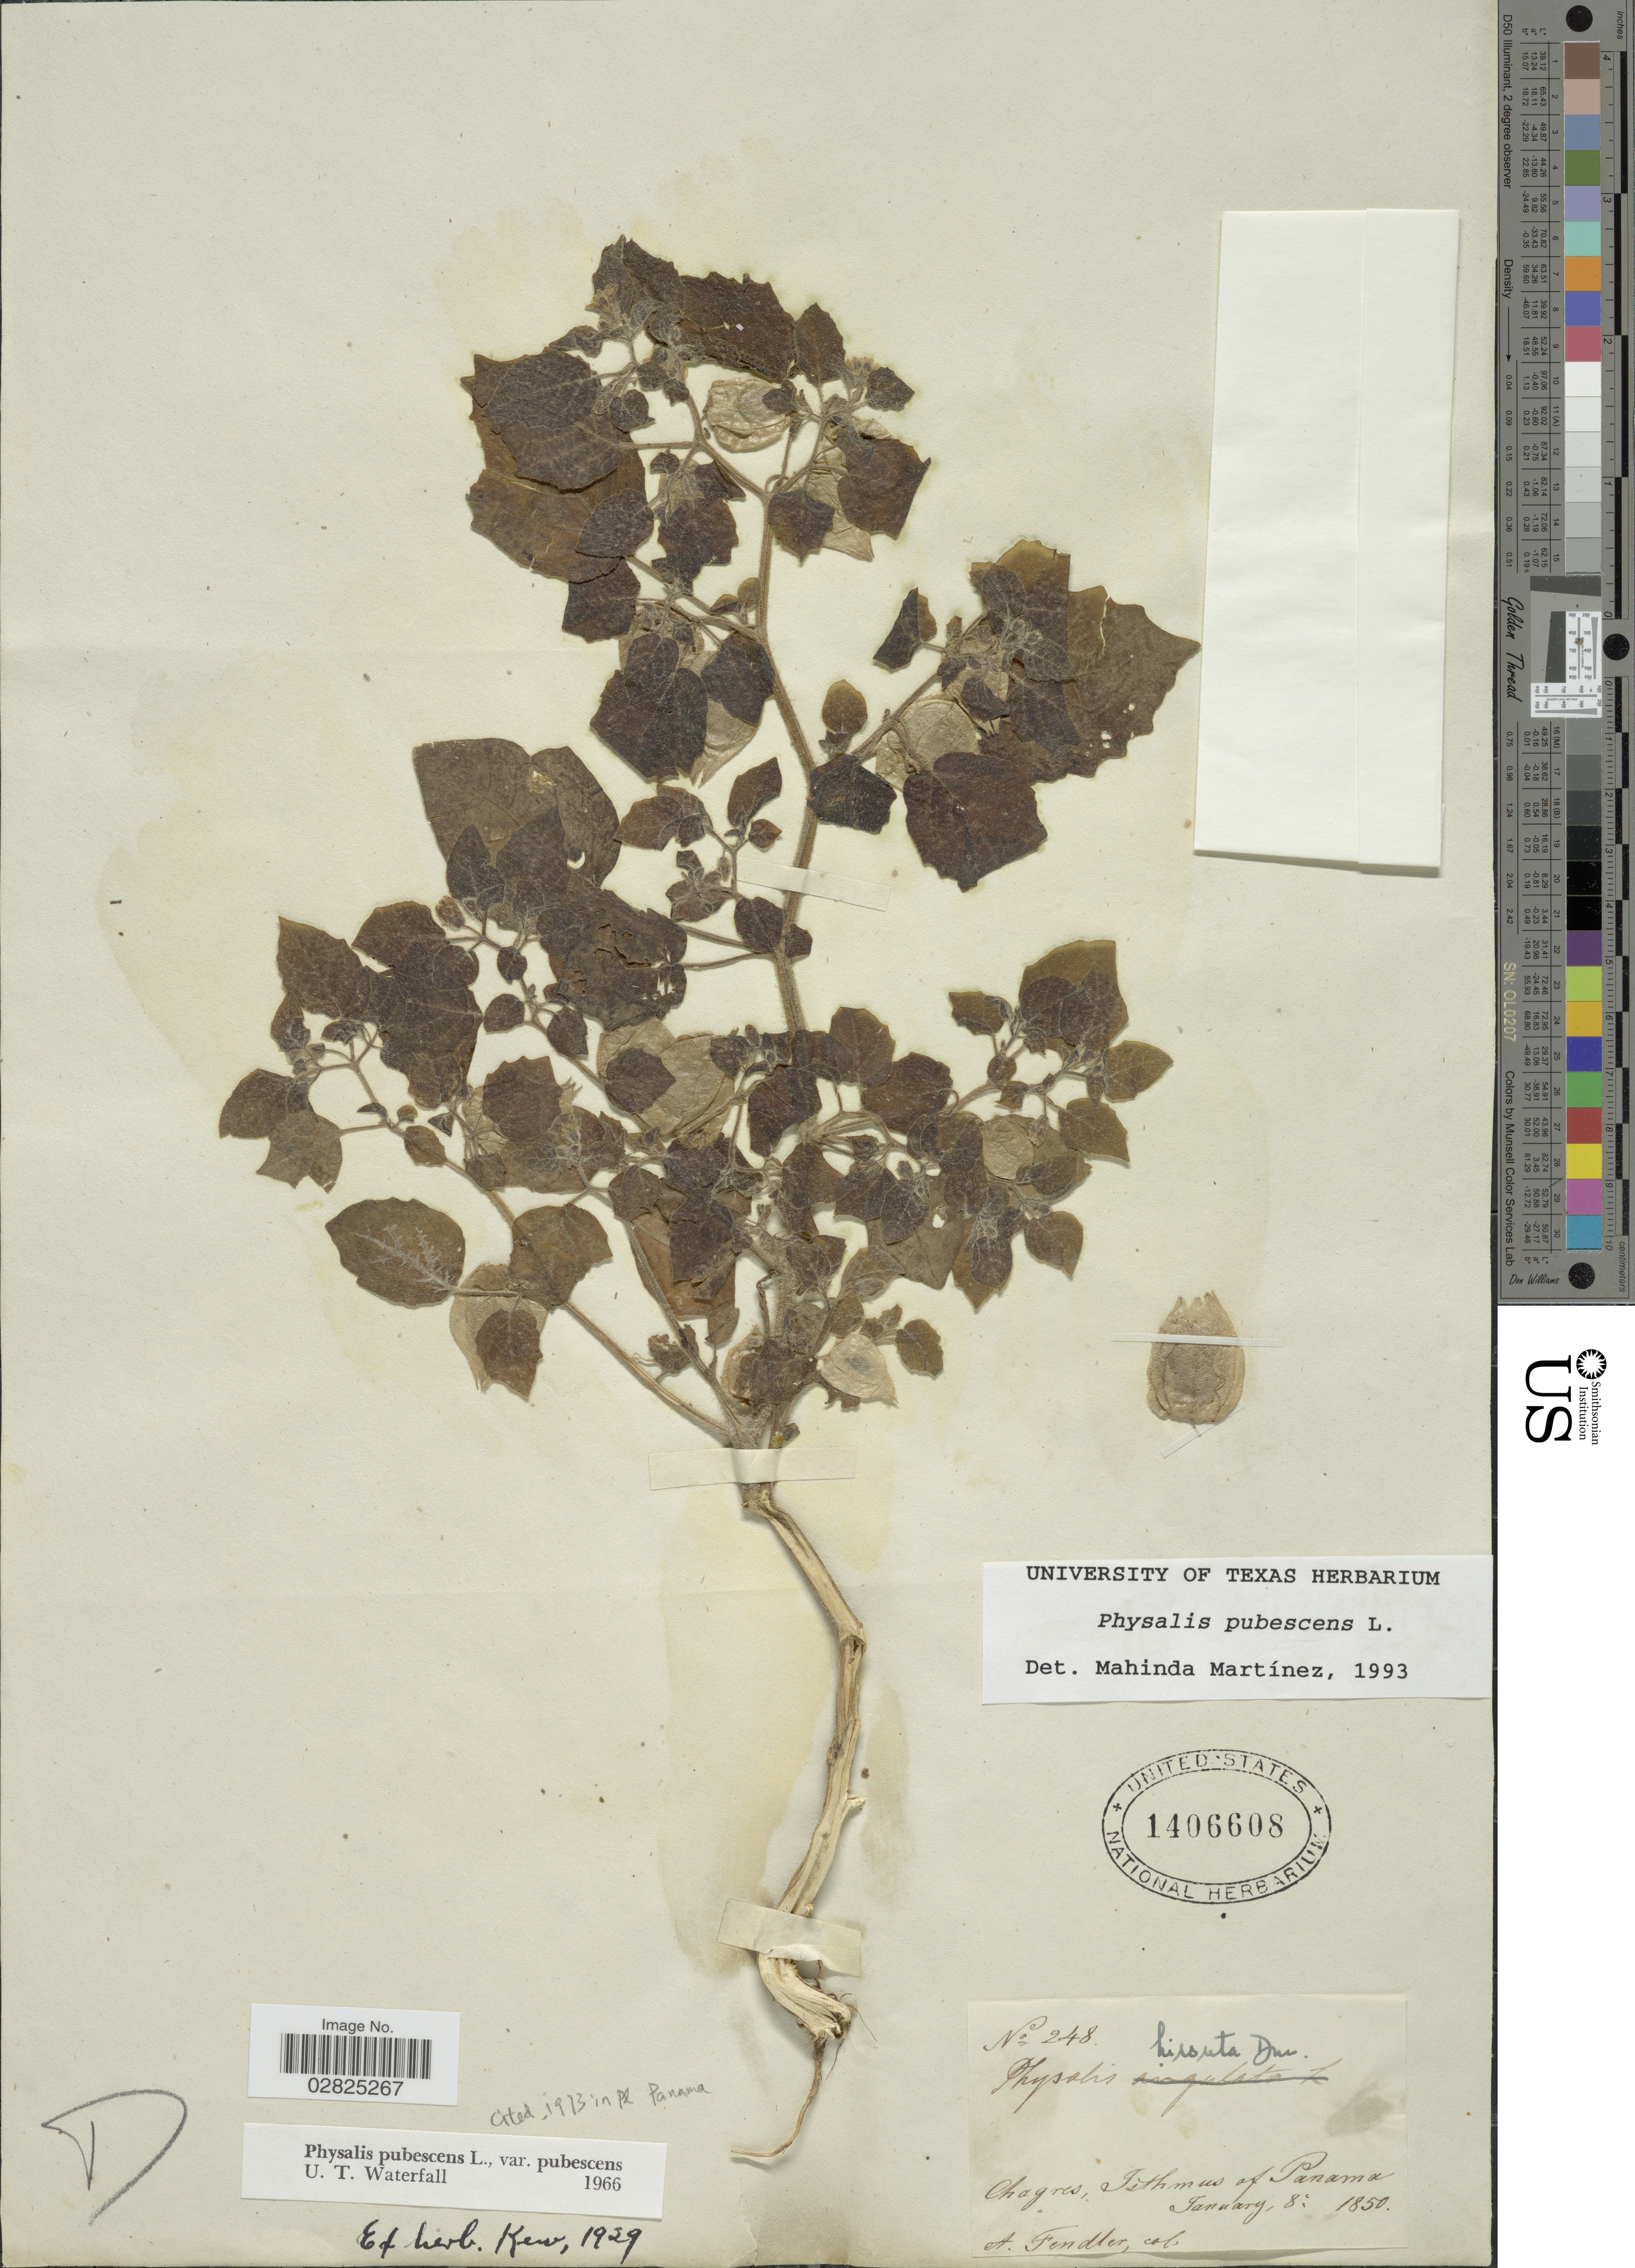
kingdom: Plantae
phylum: Tracheophyta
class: Magnoliopsida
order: Solanales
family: Solanaceae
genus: Physalis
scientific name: Physalis pubescens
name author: L.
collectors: A. Fendler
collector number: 248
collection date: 1850-01-08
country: Panama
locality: Chagres, Isthmus of Panama.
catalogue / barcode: US 1406608